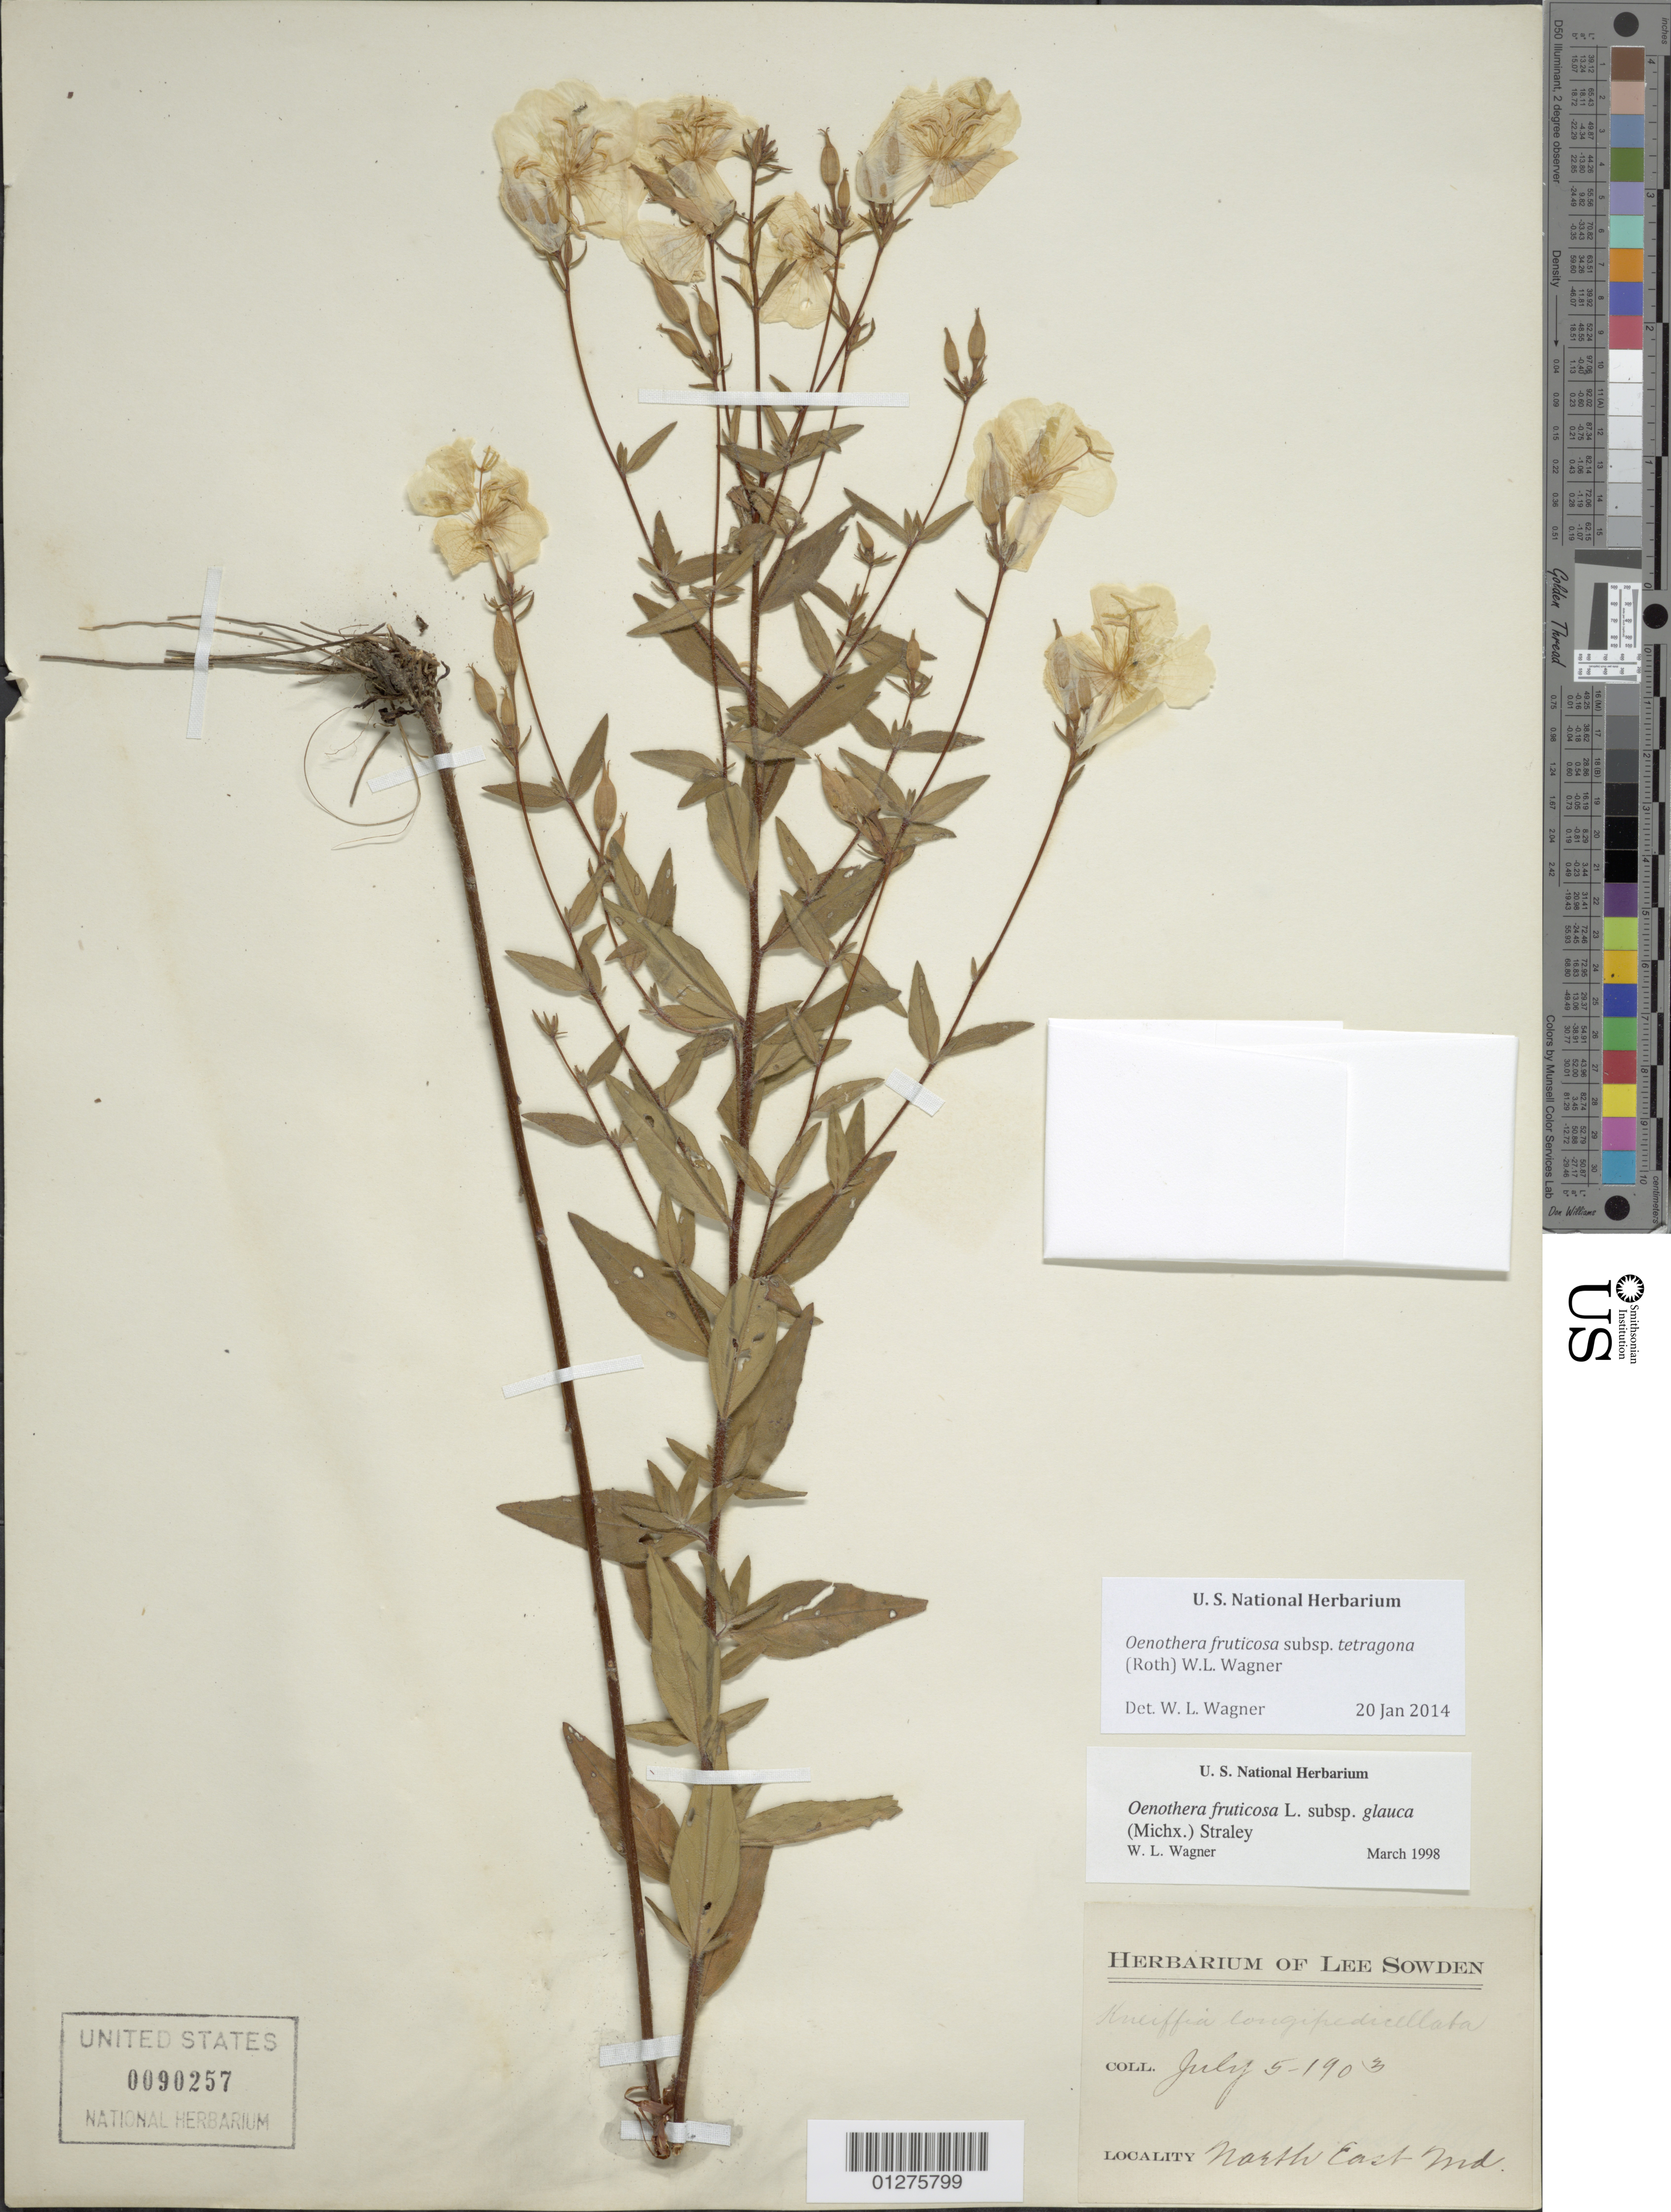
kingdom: Plantae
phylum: Tracheophyta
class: Magnoliopsida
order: Myrtales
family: Onagraceae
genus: Oenothera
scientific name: Oenothera fruticosa subsp. tetragona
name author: (Roth) W.L. Wagner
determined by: Wagner, W. L., (BOT), Smithsonian Institution - National Museum of Natural History (UNITED STATES)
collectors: ex. herb. Lee Sowden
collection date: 1903-07-05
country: United States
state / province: Maryland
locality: North East.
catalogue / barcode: US 90257